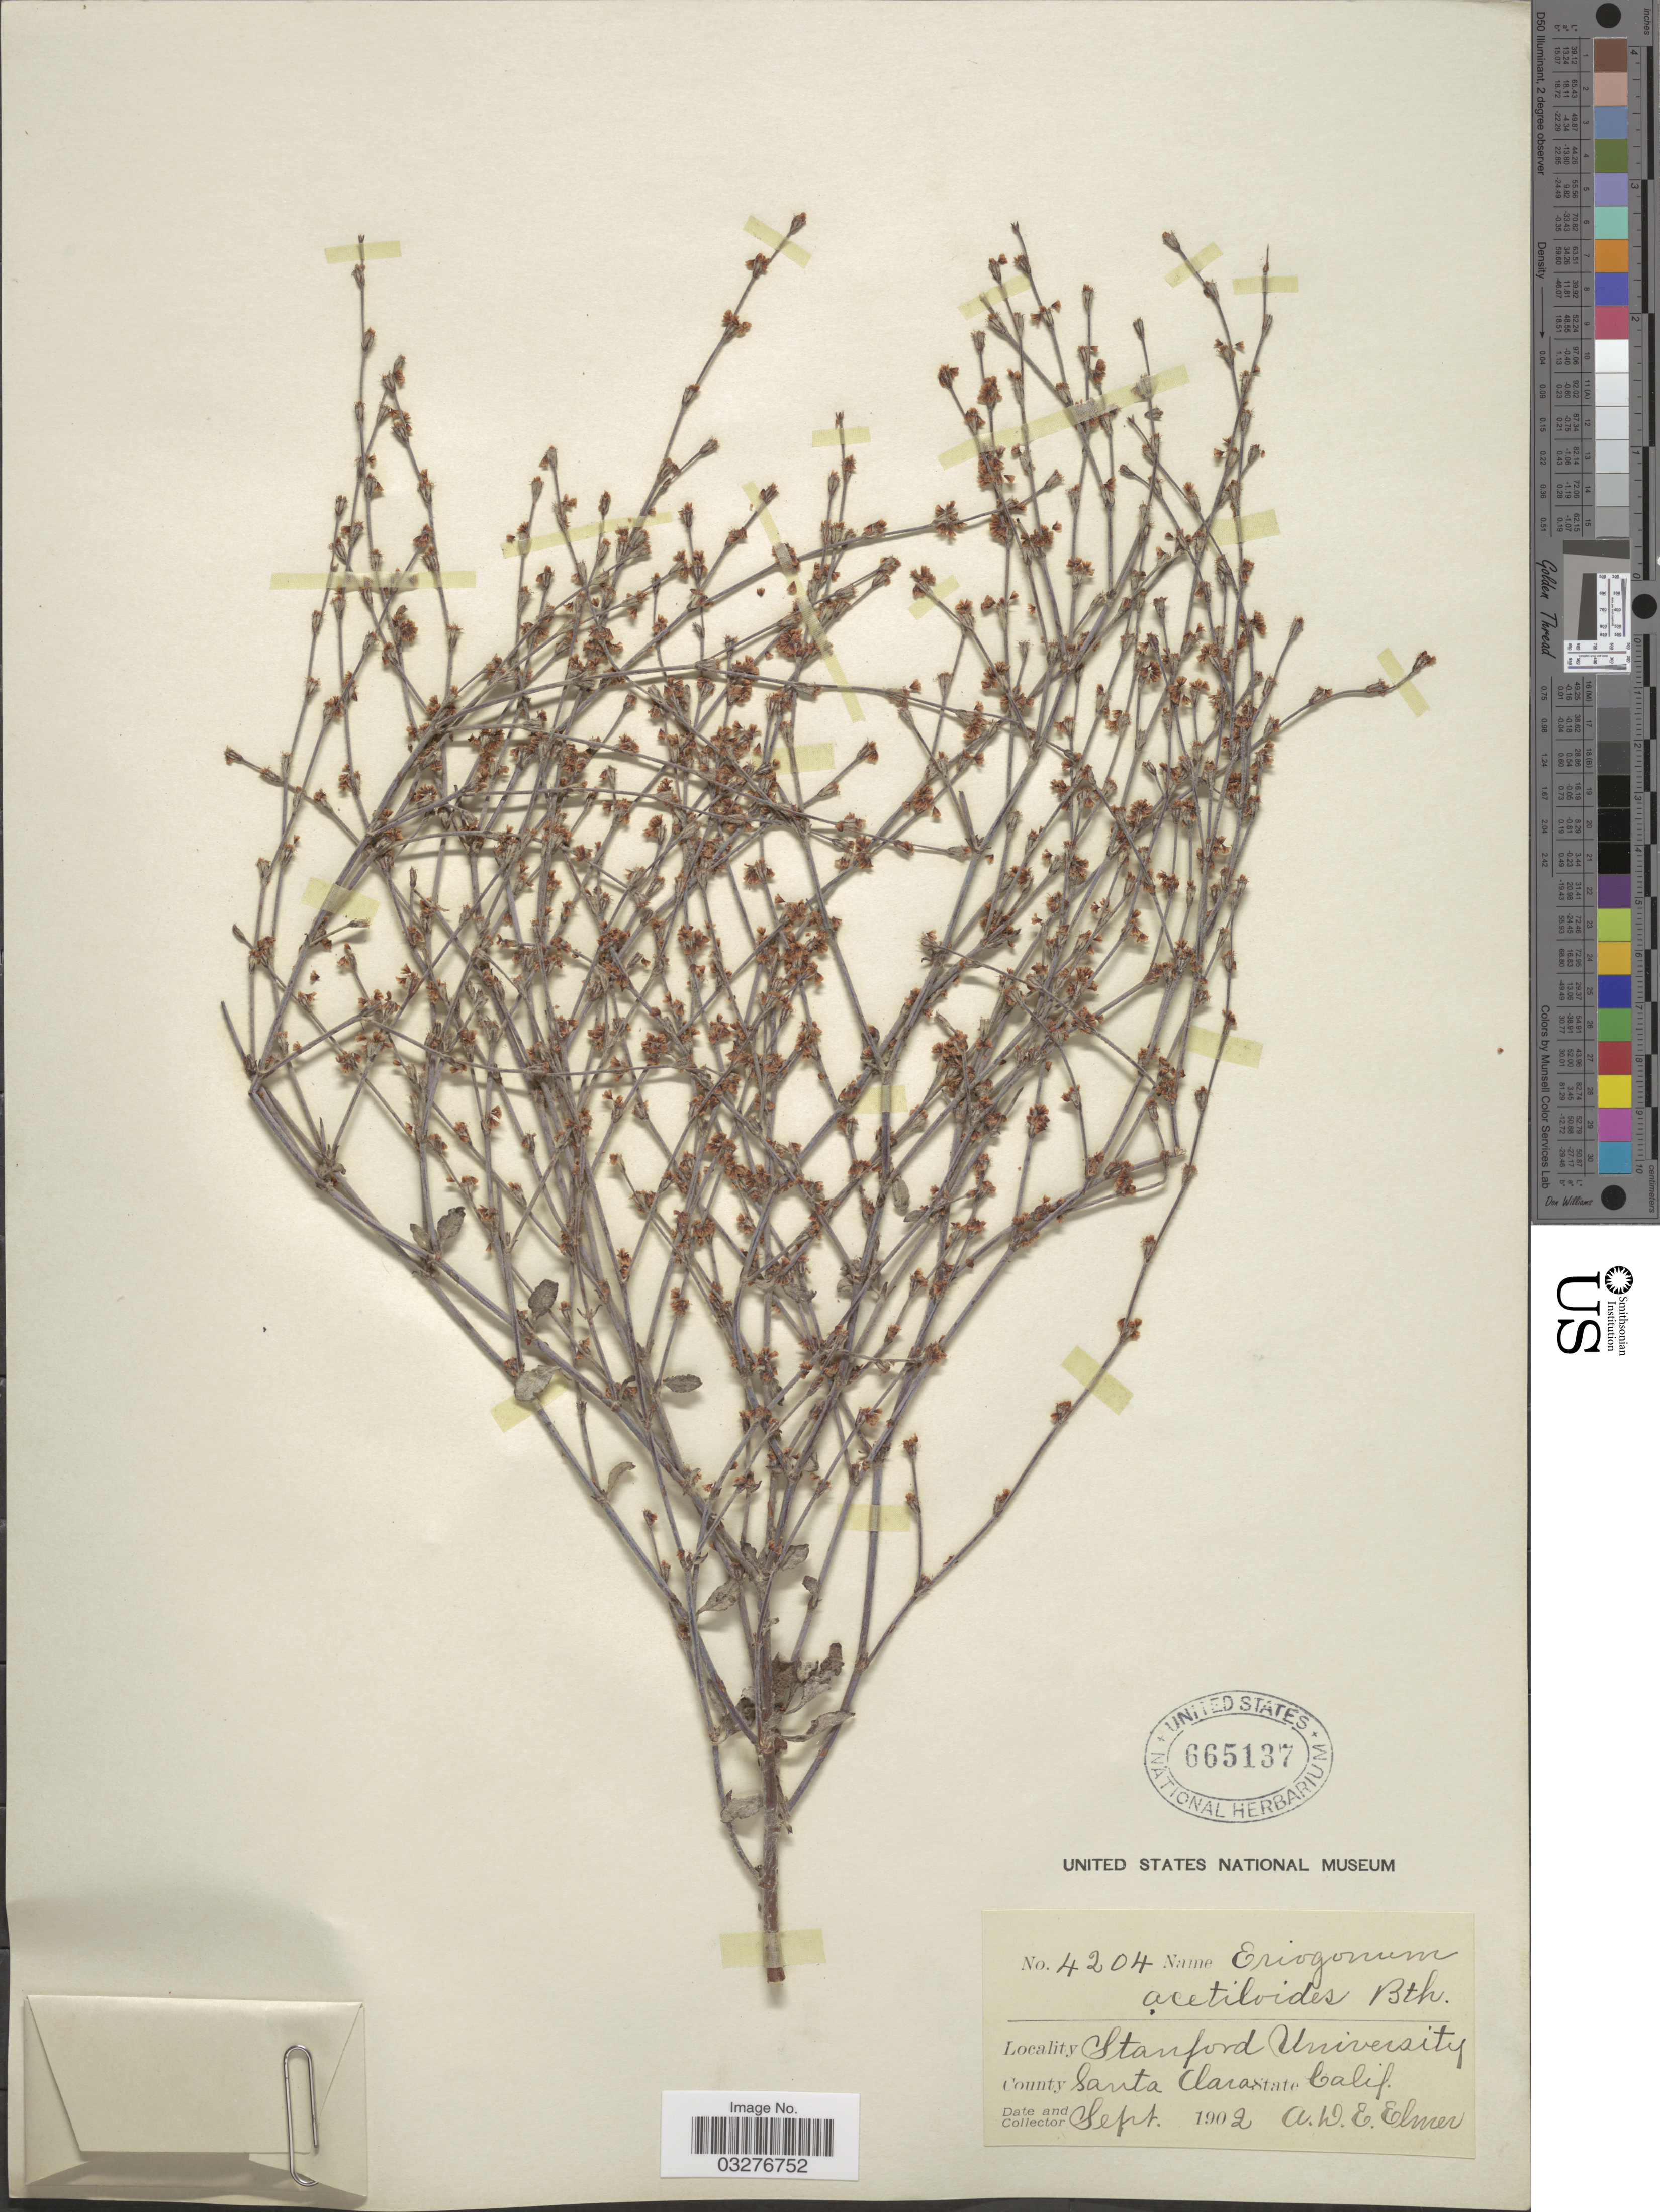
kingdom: Plantae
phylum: Tracheophyta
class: Magnoliopsida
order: Caryophyllales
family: Polygonaceae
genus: Eriogonum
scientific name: Eriogonum gracile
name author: Benth.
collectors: A. D. E. Elmer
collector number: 4204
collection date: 1902-09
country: United States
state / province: California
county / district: Santa Clara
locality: Stanford University. County Santa Clara.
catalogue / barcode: US 665137